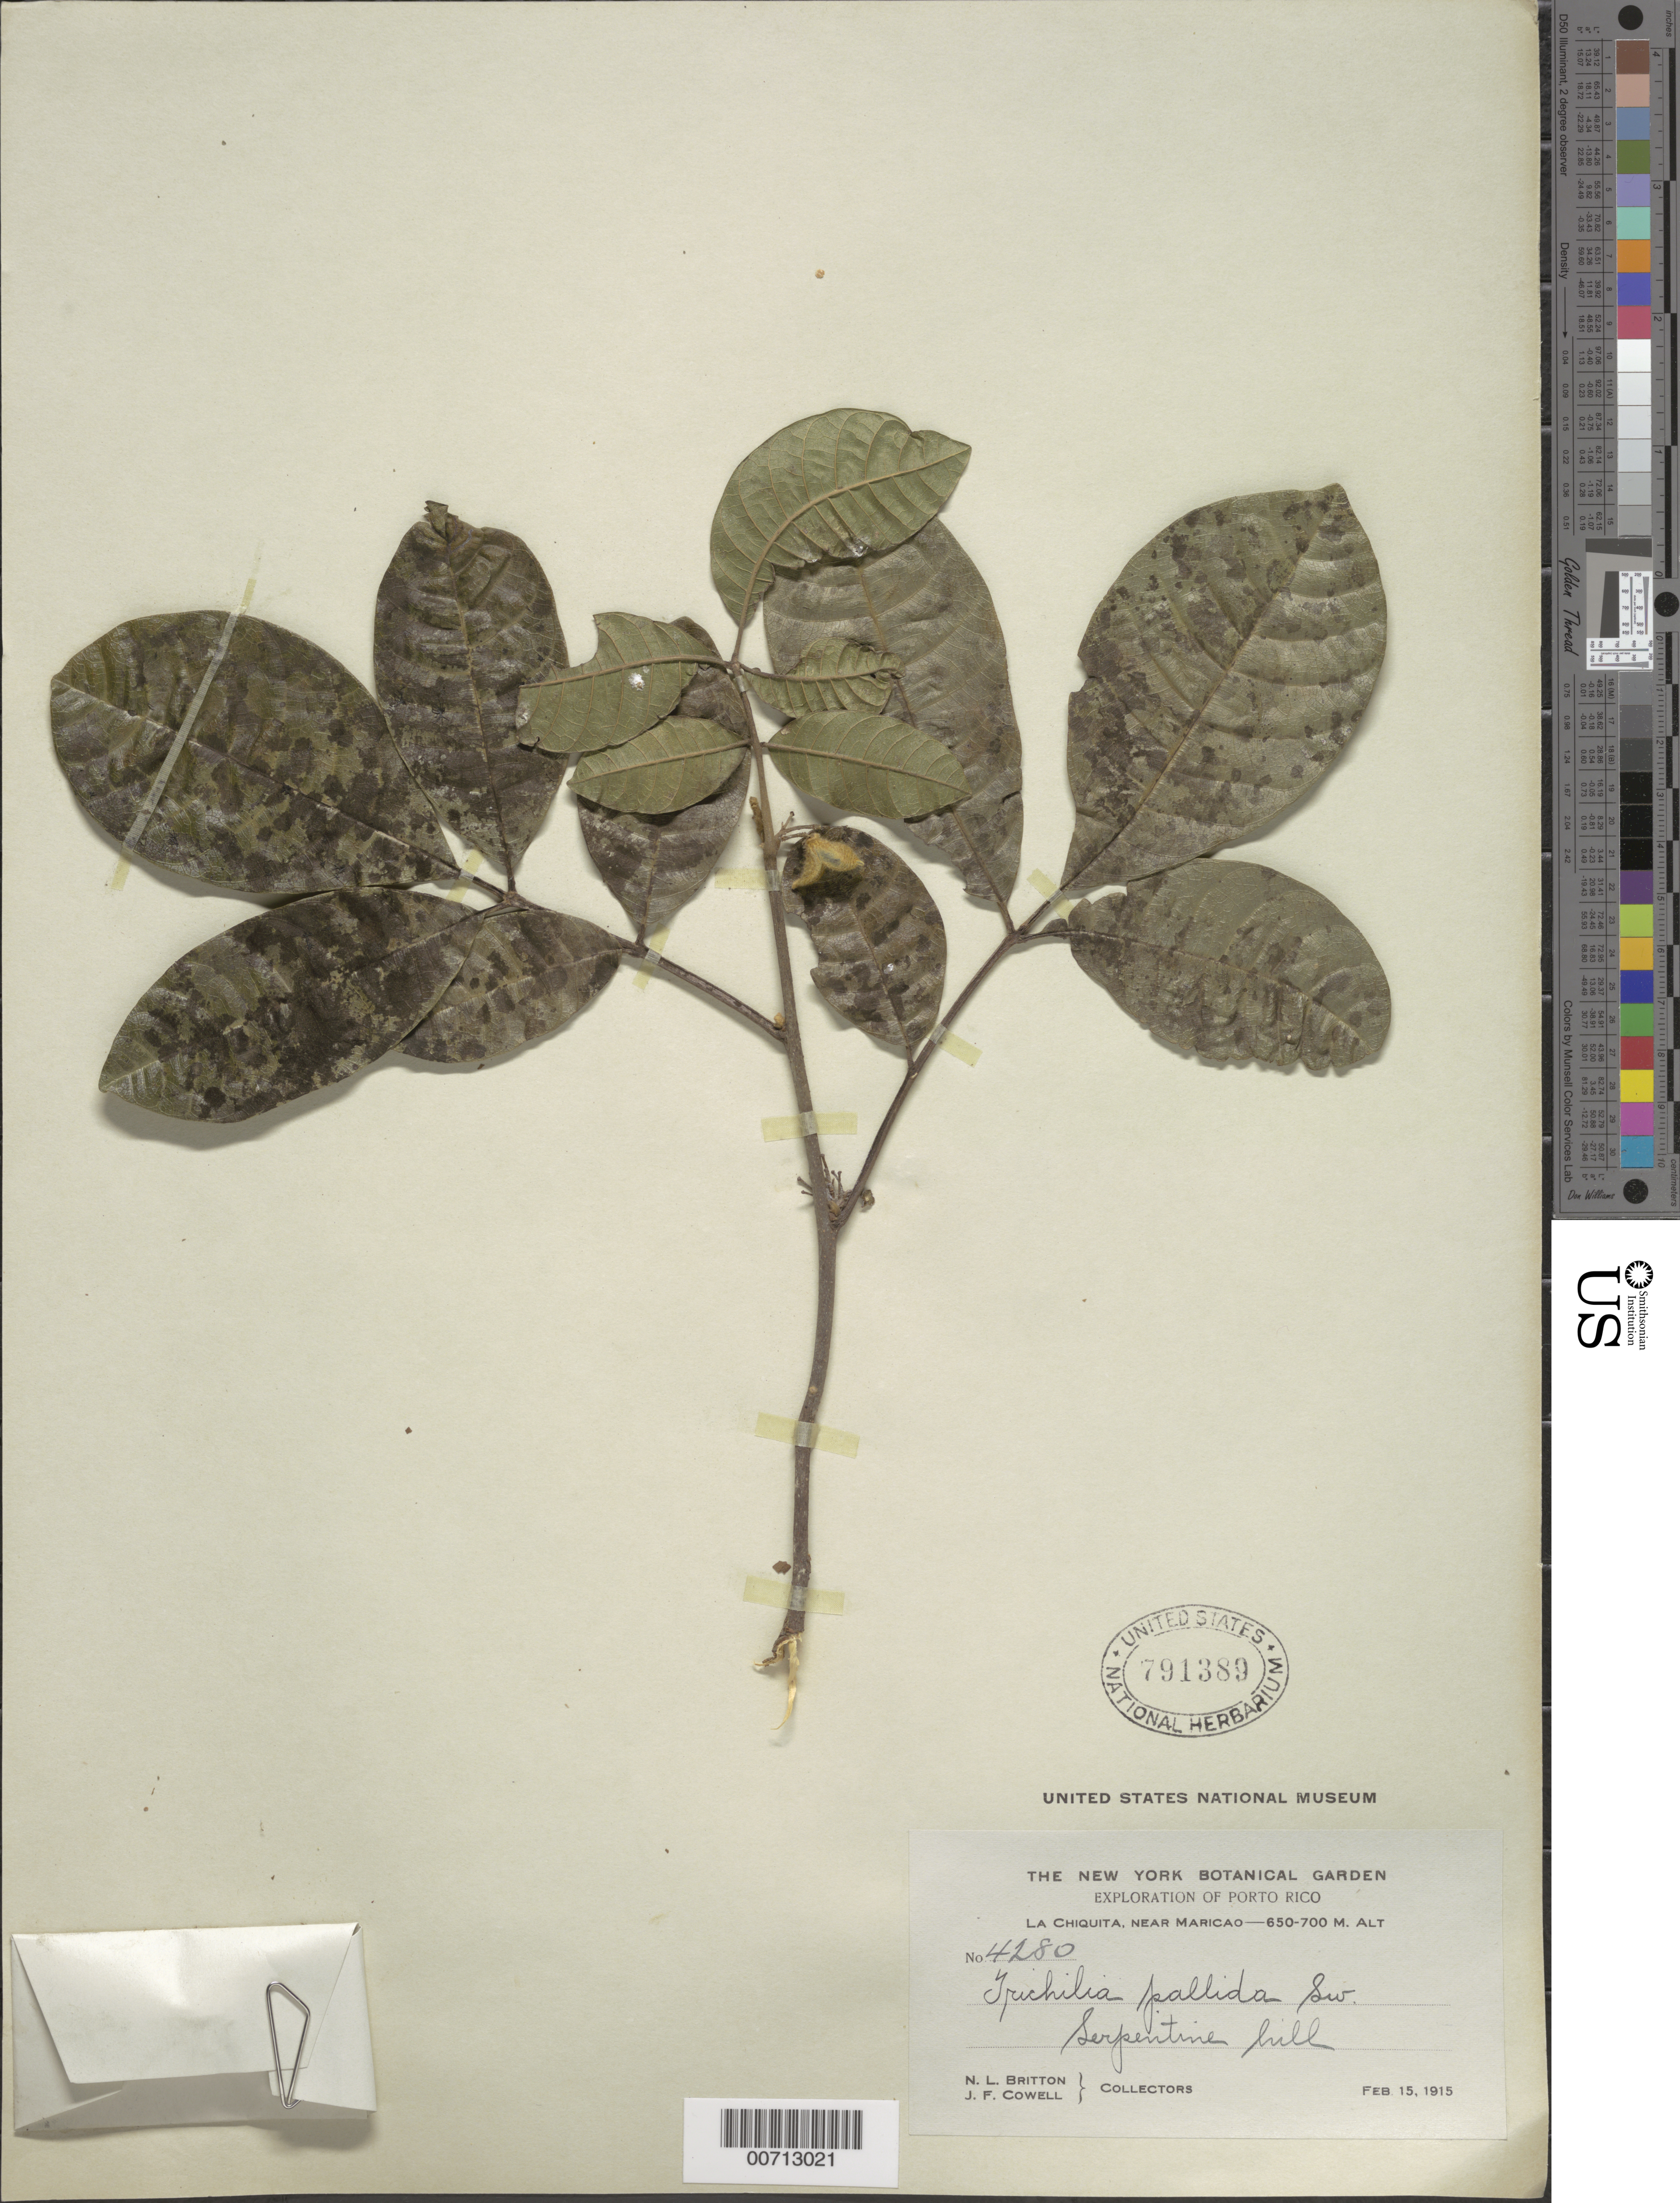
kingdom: Plantae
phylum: Tracheophyta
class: Magnoliopsida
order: Sapindales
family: Meliaceae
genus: Trichilia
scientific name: Trichilia pallida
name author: Sw.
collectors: N. Britton & J. F. Cowell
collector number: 4280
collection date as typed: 15 Feb 1915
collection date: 1915-02-15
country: Puerto Rico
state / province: Maricao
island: Greater Antilles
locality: La Chiquita, near Maricao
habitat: Serpentine hill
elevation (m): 650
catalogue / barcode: US 791389